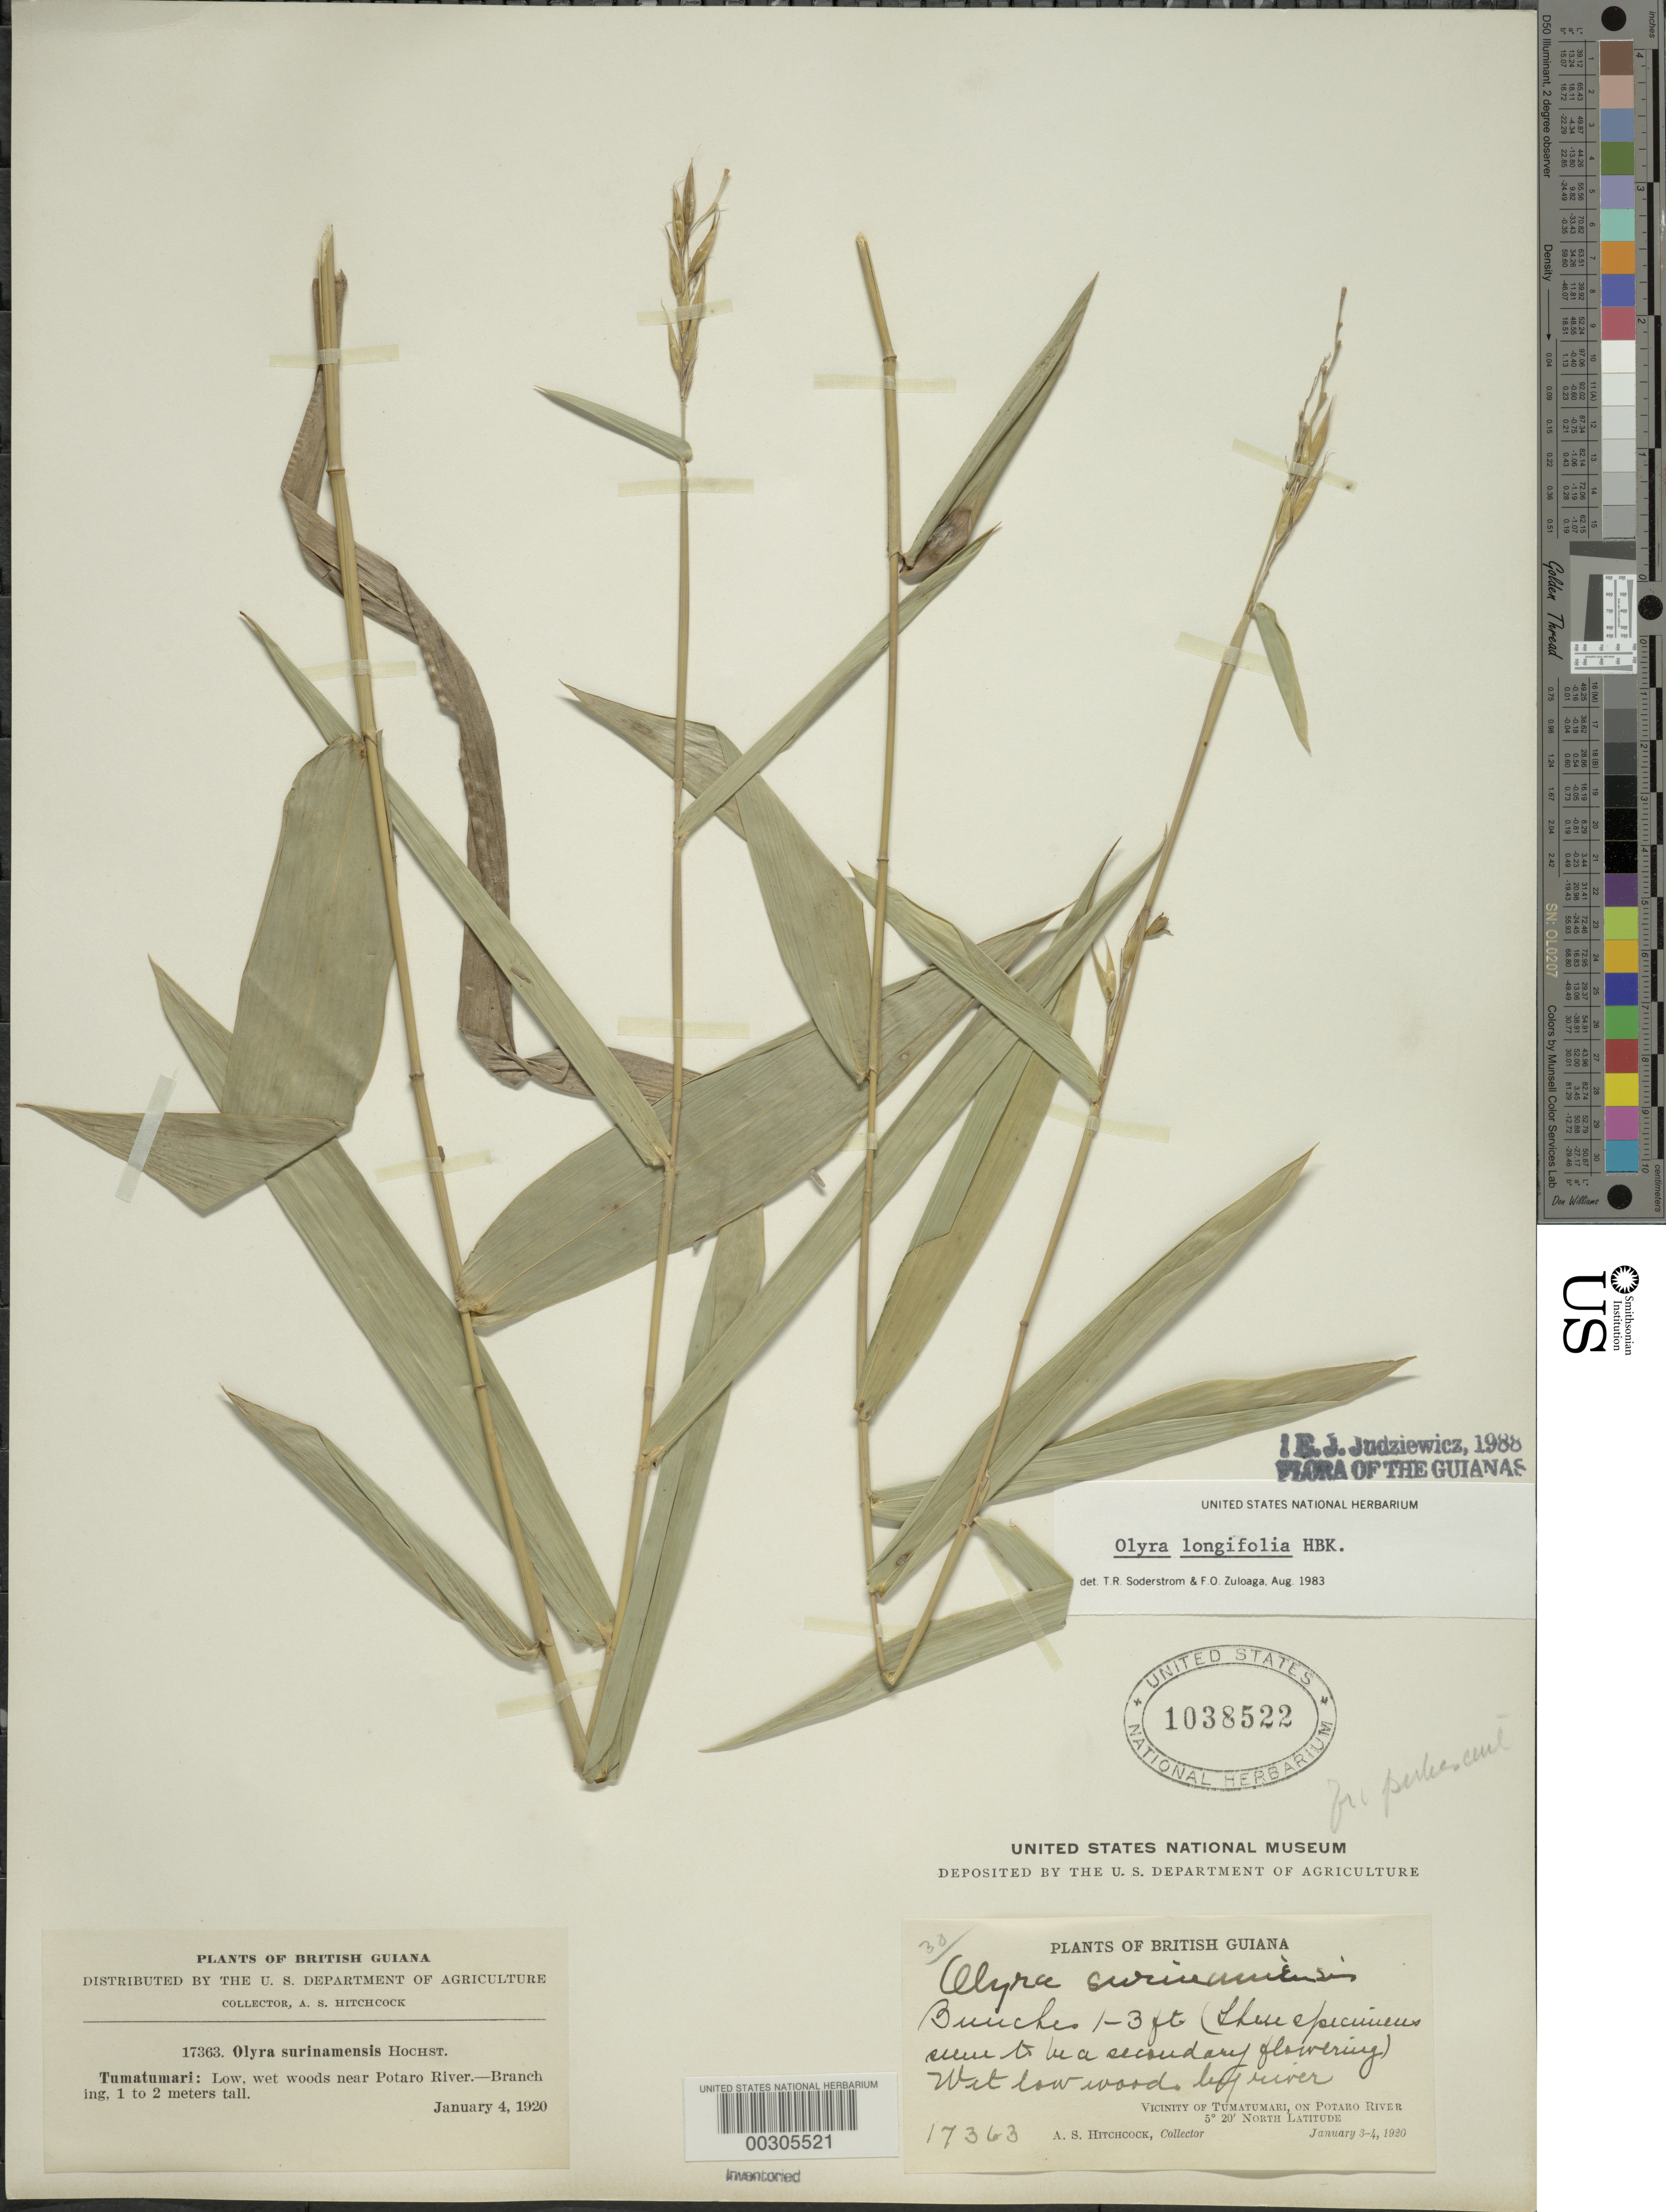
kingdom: Plantae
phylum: Tracheophyta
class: Liliopsida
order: Poales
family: Poaceae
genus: Olyra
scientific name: Olyra longifolia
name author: Kunth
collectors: A. S. Hitchcock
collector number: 17363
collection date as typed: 03 Jan 1920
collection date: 1920-01-03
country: Guyana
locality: Potaro River, Tumatumari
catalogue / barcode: US 1038522